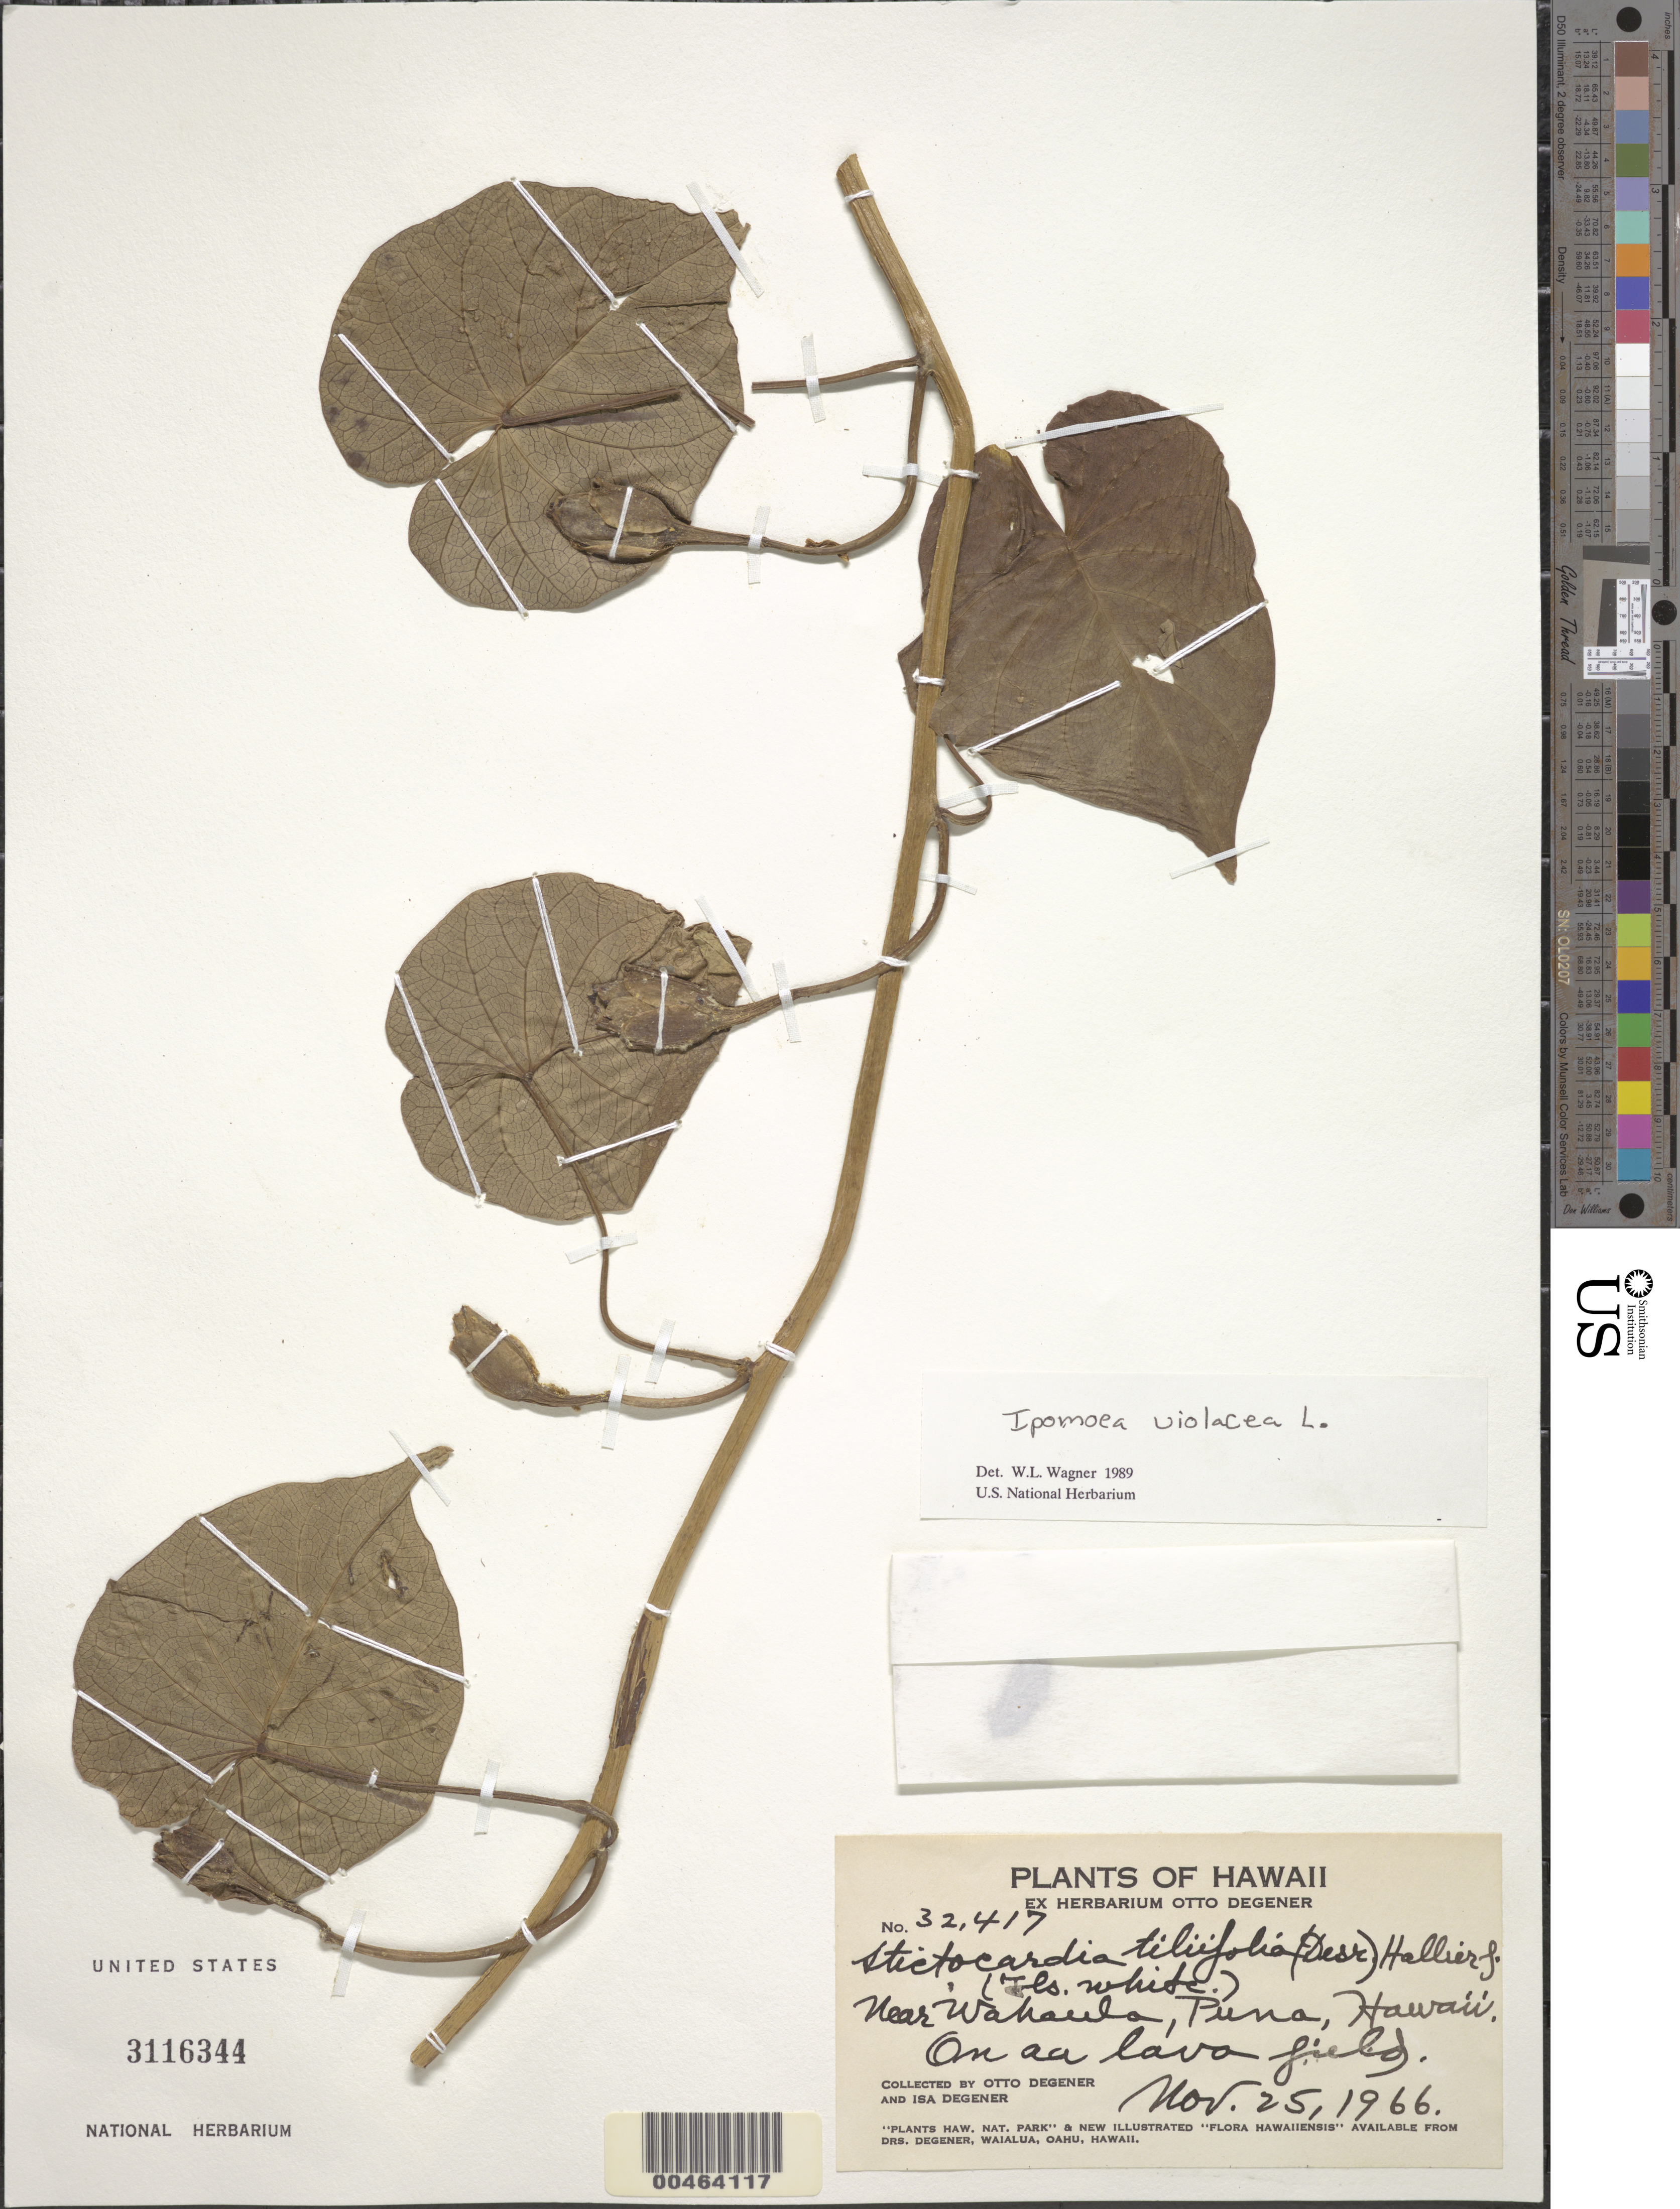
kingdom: Plantae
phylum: Tracheophyta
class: Magnoliopsida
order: Solanales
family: Convolvulaceae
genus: Ipomoea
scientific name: Ipomoea violacea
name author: L.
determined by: Wagner, W. L., (BOT), Smithsonian Institution - National Museum of Natural History (UNITED STATES)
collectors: O. Degener & I. Degener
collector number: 32417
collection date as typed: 25 Nov 1966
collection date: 1966-11-25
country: United States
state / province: Hawaii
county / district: Hawaii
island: Hawaii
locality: Near Wahaula, Puna.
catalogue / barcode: US 3116344